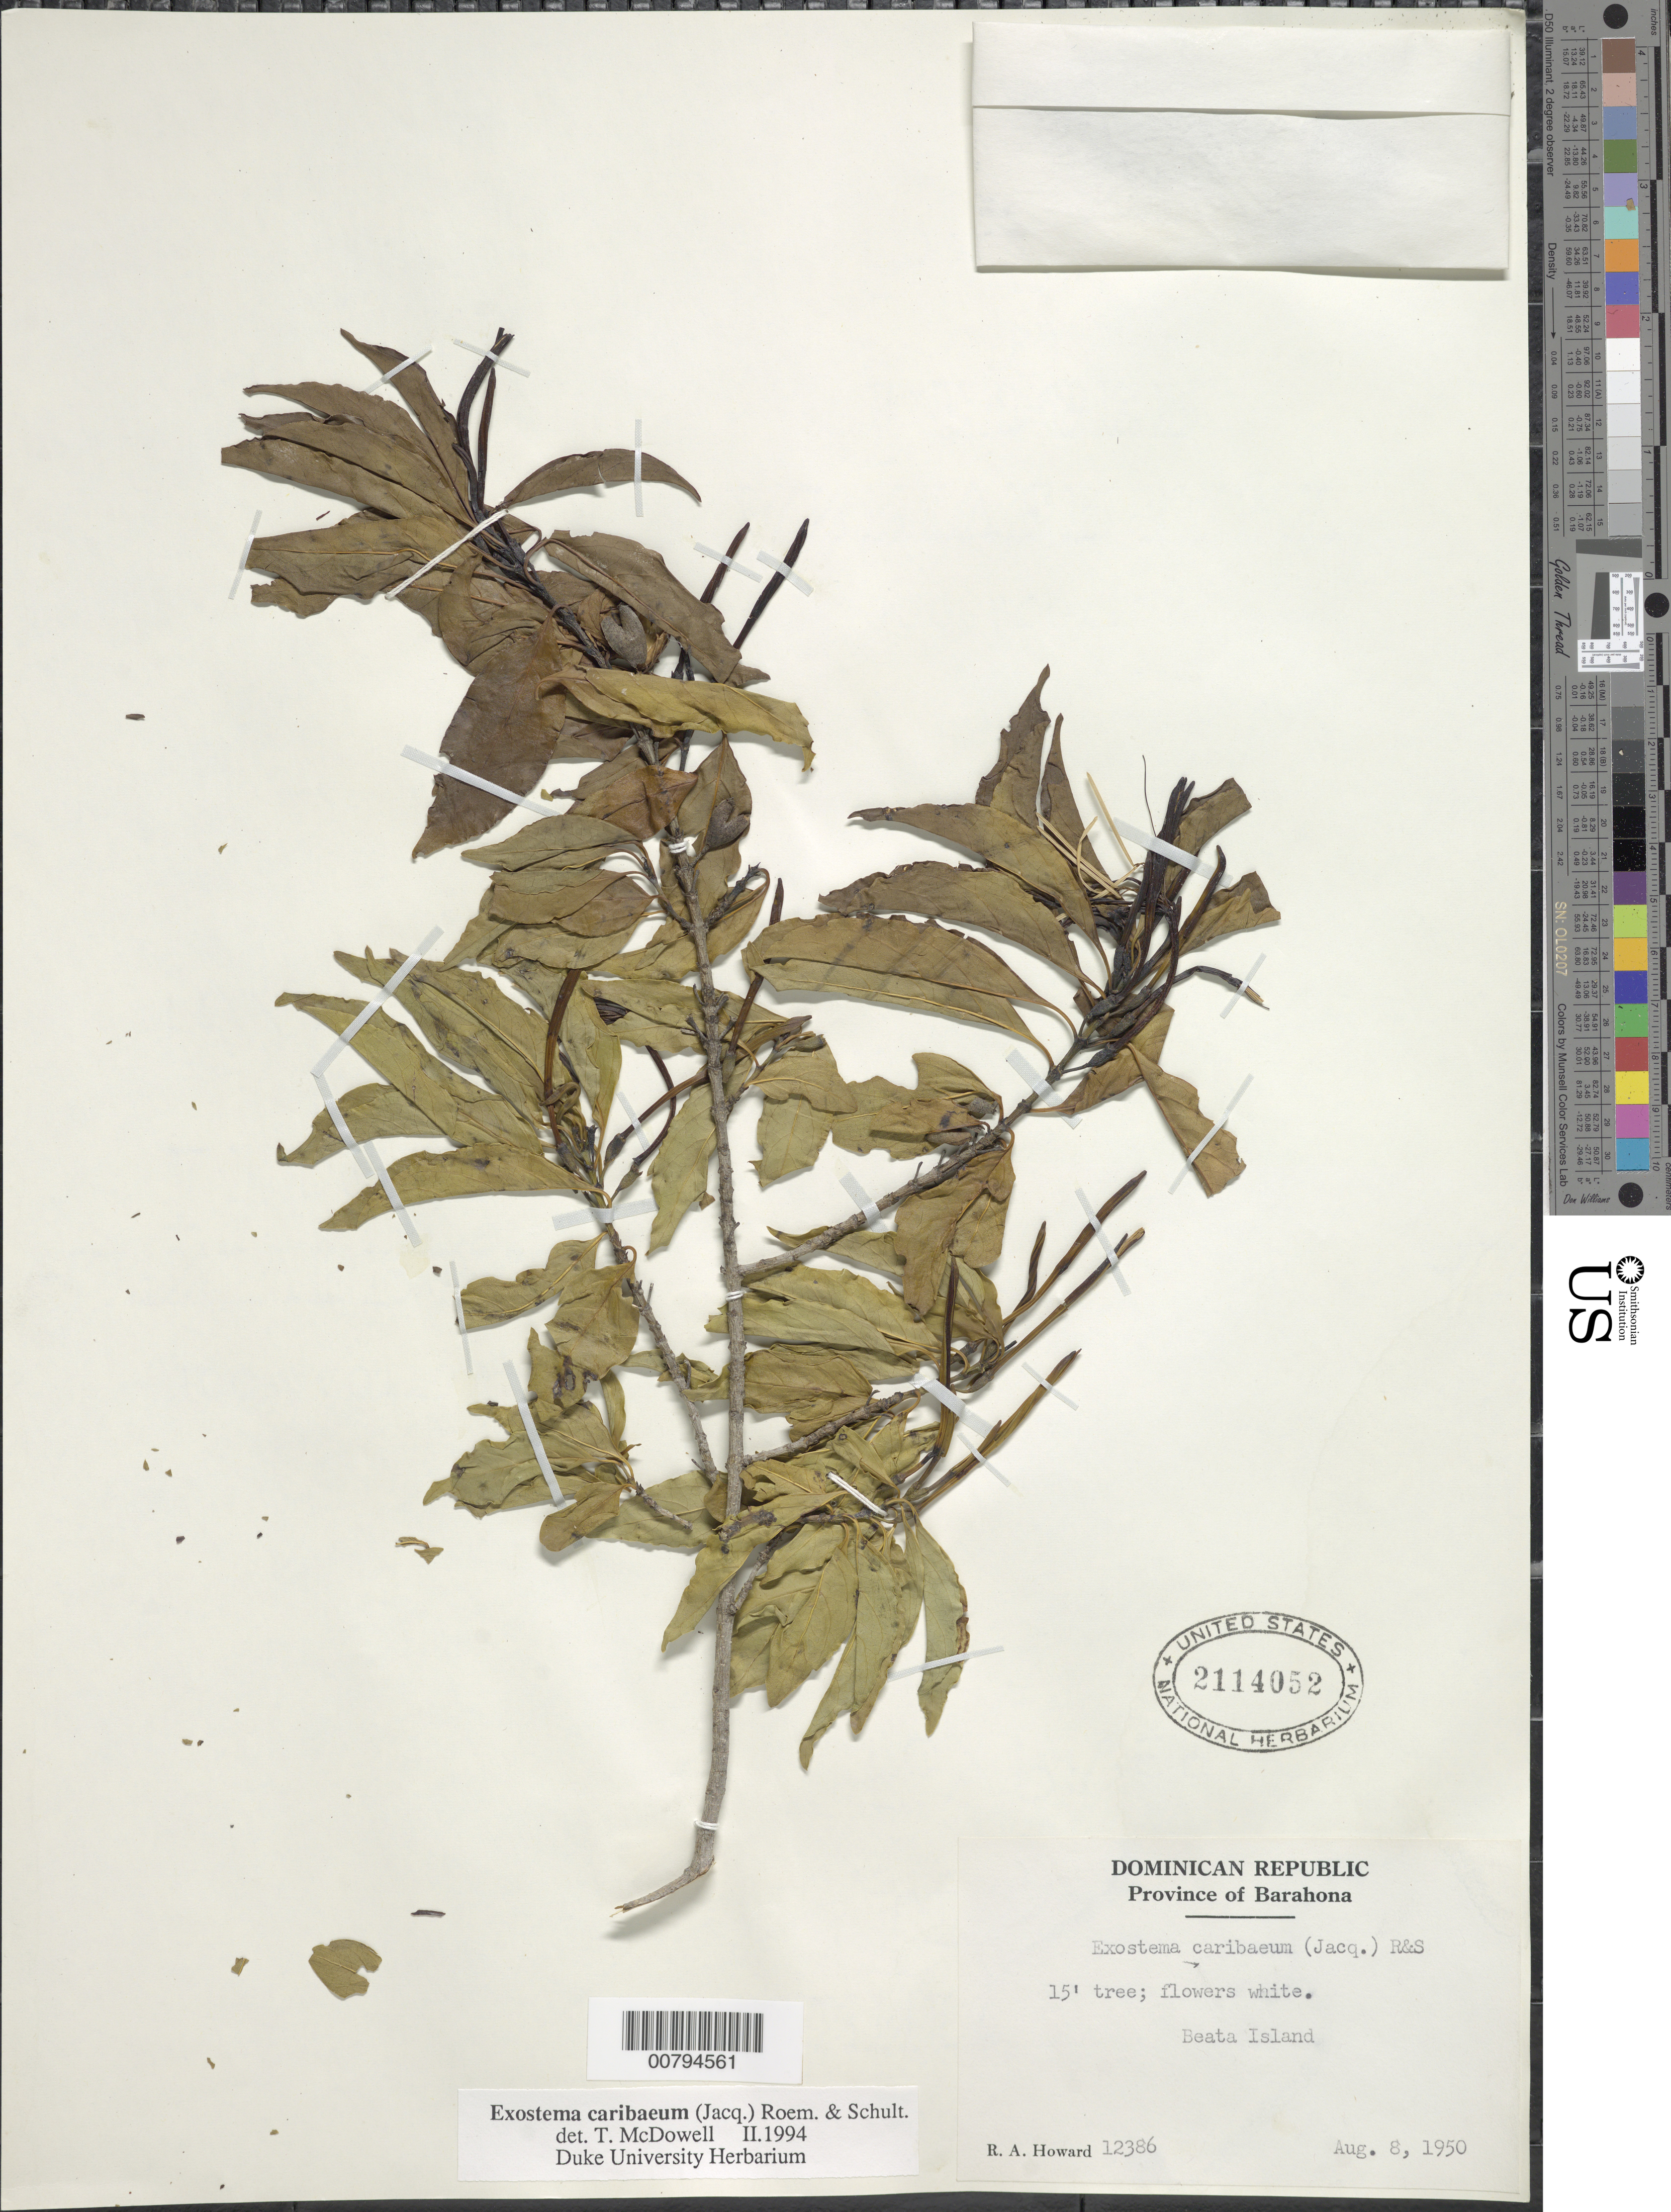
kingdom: Plantae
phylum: Tracheophyta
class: Magnoliopsida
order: Gentianales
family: Rubiaceae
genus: Exostema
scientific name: Exostema caribaeum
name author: (Jacq.) Roem. & Schult.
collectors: R. A. Howard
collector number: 12386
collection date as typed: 08 Aug 1950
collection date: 1950-08-08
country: Dominican Republic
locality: Beata Island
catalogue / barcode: US 2114052